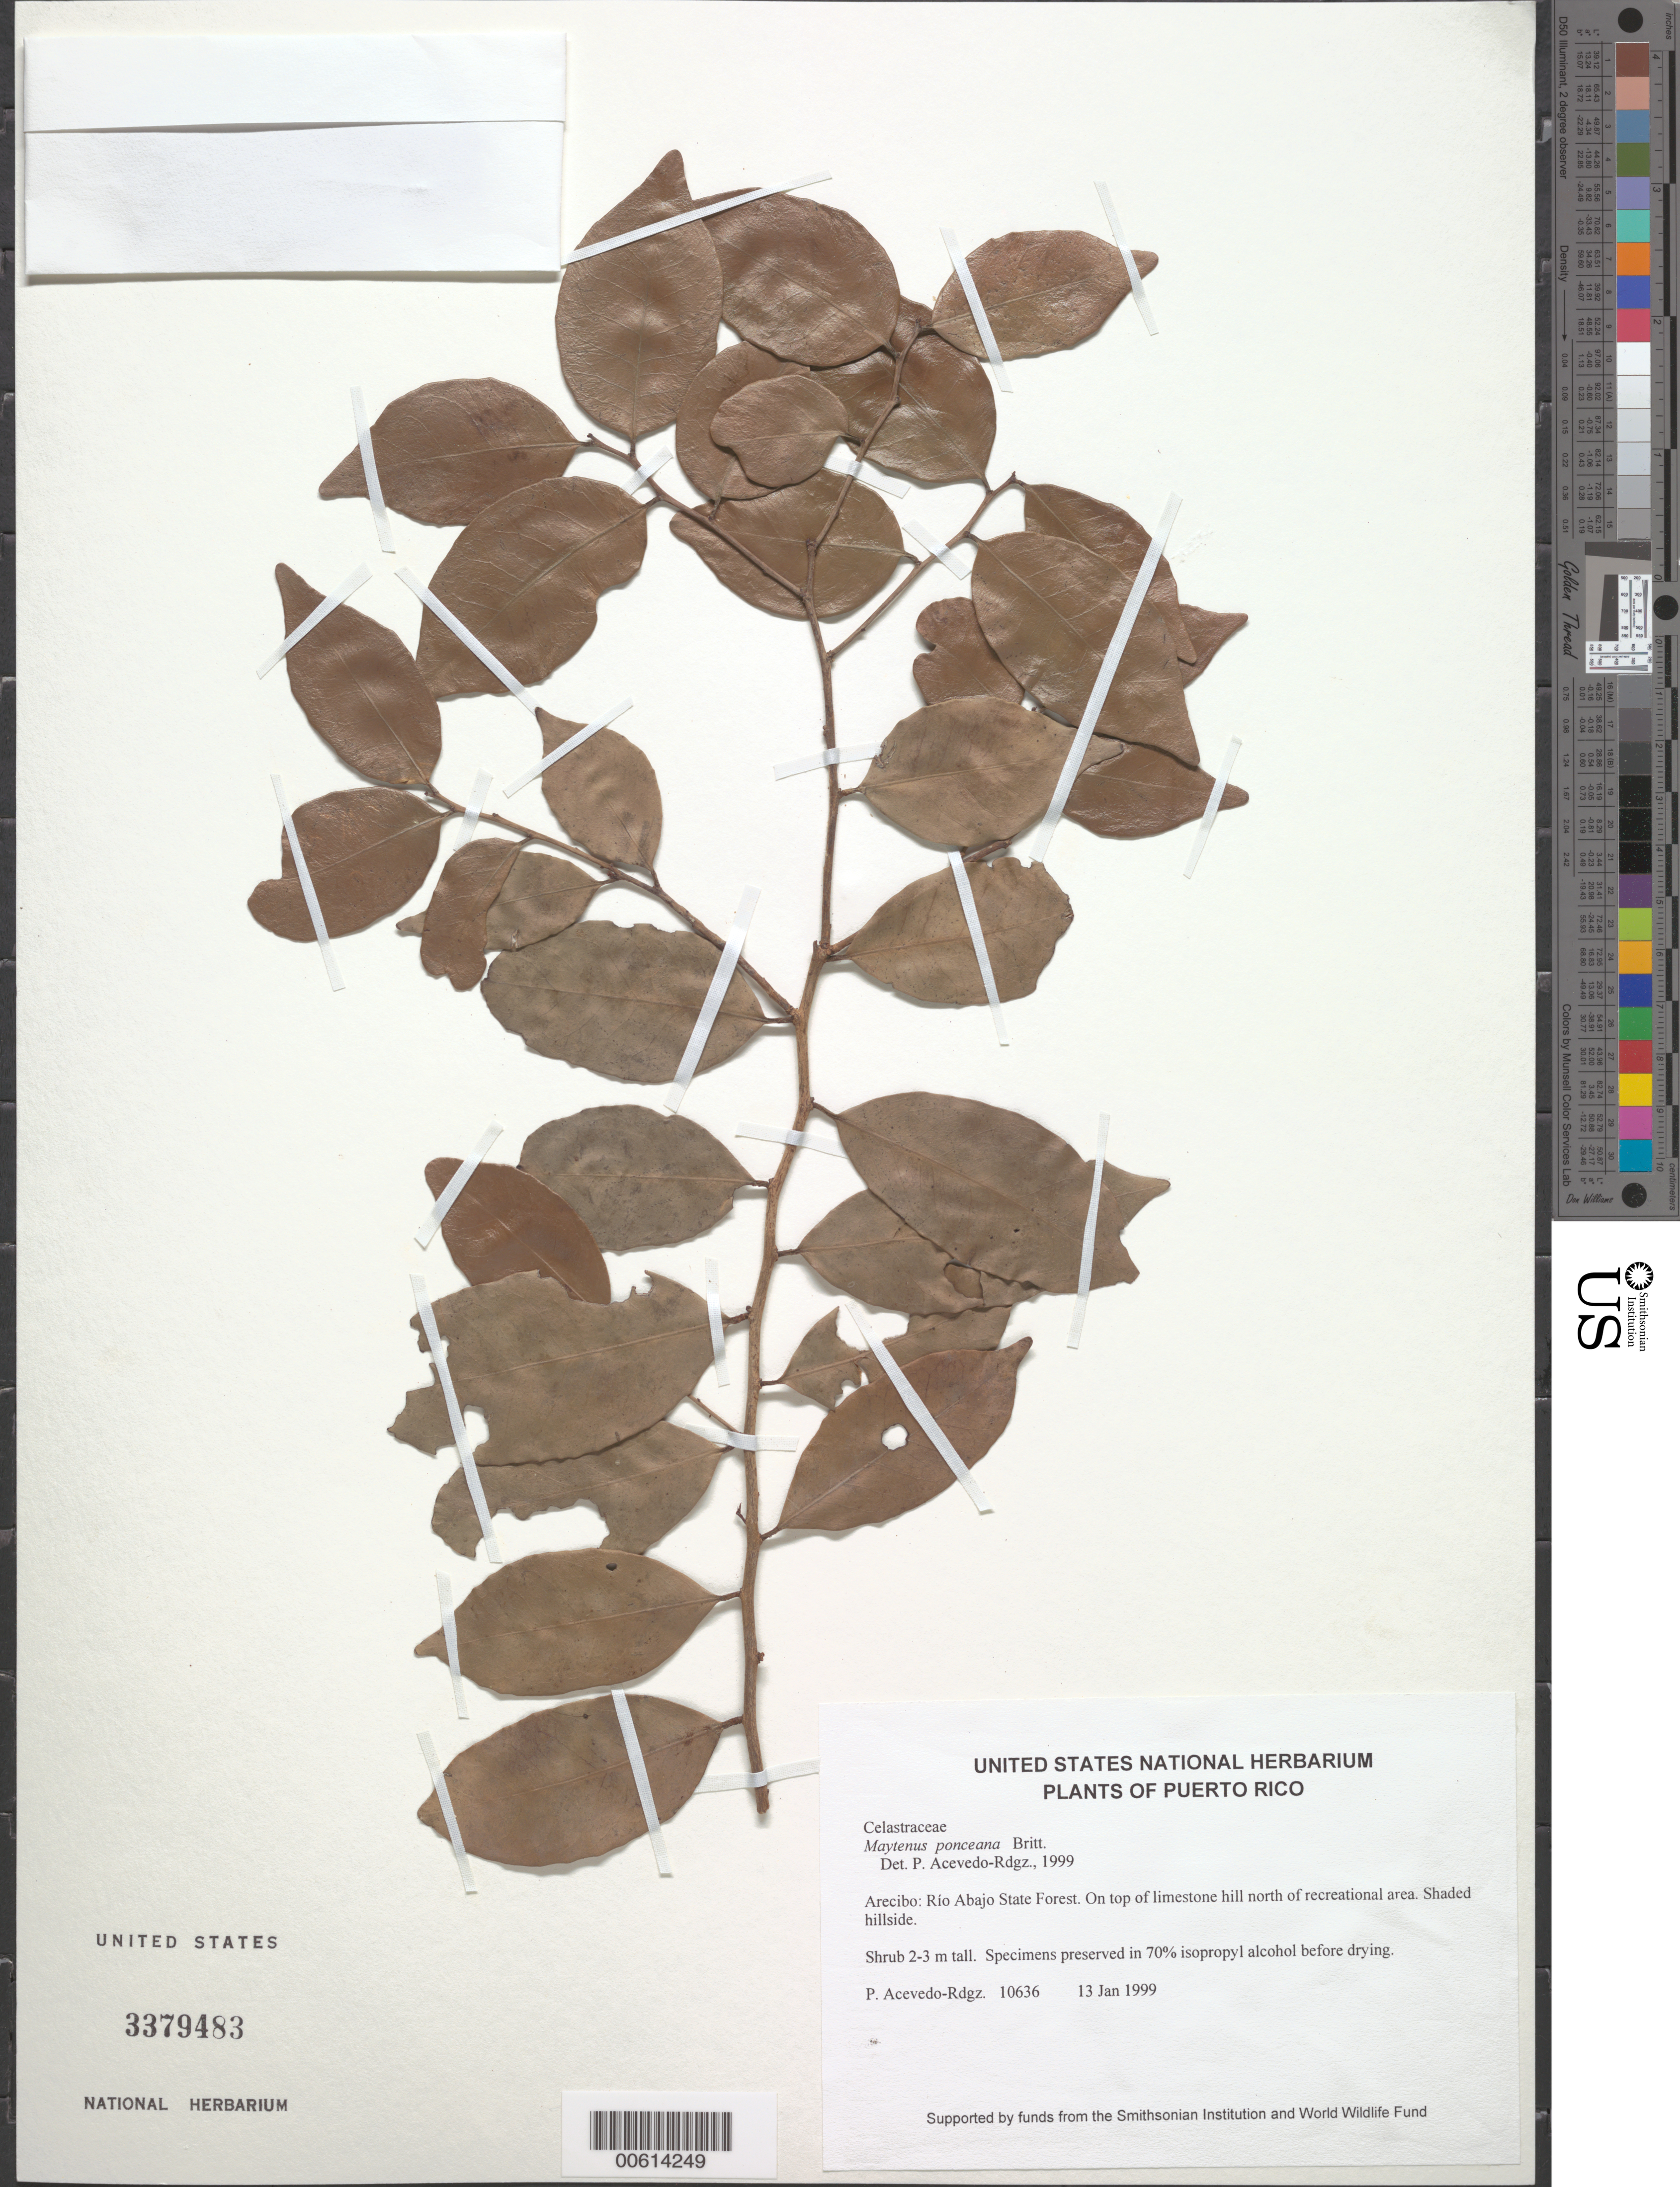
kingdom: Plantae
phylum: Tracheophyta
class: Magnoliopsida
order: Celastrales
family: Celastraceae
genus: Maytenus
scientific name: Maytenus ponceana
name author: Britton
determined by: Acevedo-Rodríguez, P., (BOT), Smithsonian Institution - National Museum of Natural History (UNITED STATES)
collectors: P. Acevedo-Rodr.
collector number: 10636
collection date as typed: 13 Jan 1999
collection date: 1999-01-13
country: Puerto Rico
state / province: Arecibo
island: Puerto Rico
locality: Arecibo; Río Abajo State Forest. On top of limestone hill north of recreational area.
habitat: Shaded hillside.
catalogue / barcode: US 3379483